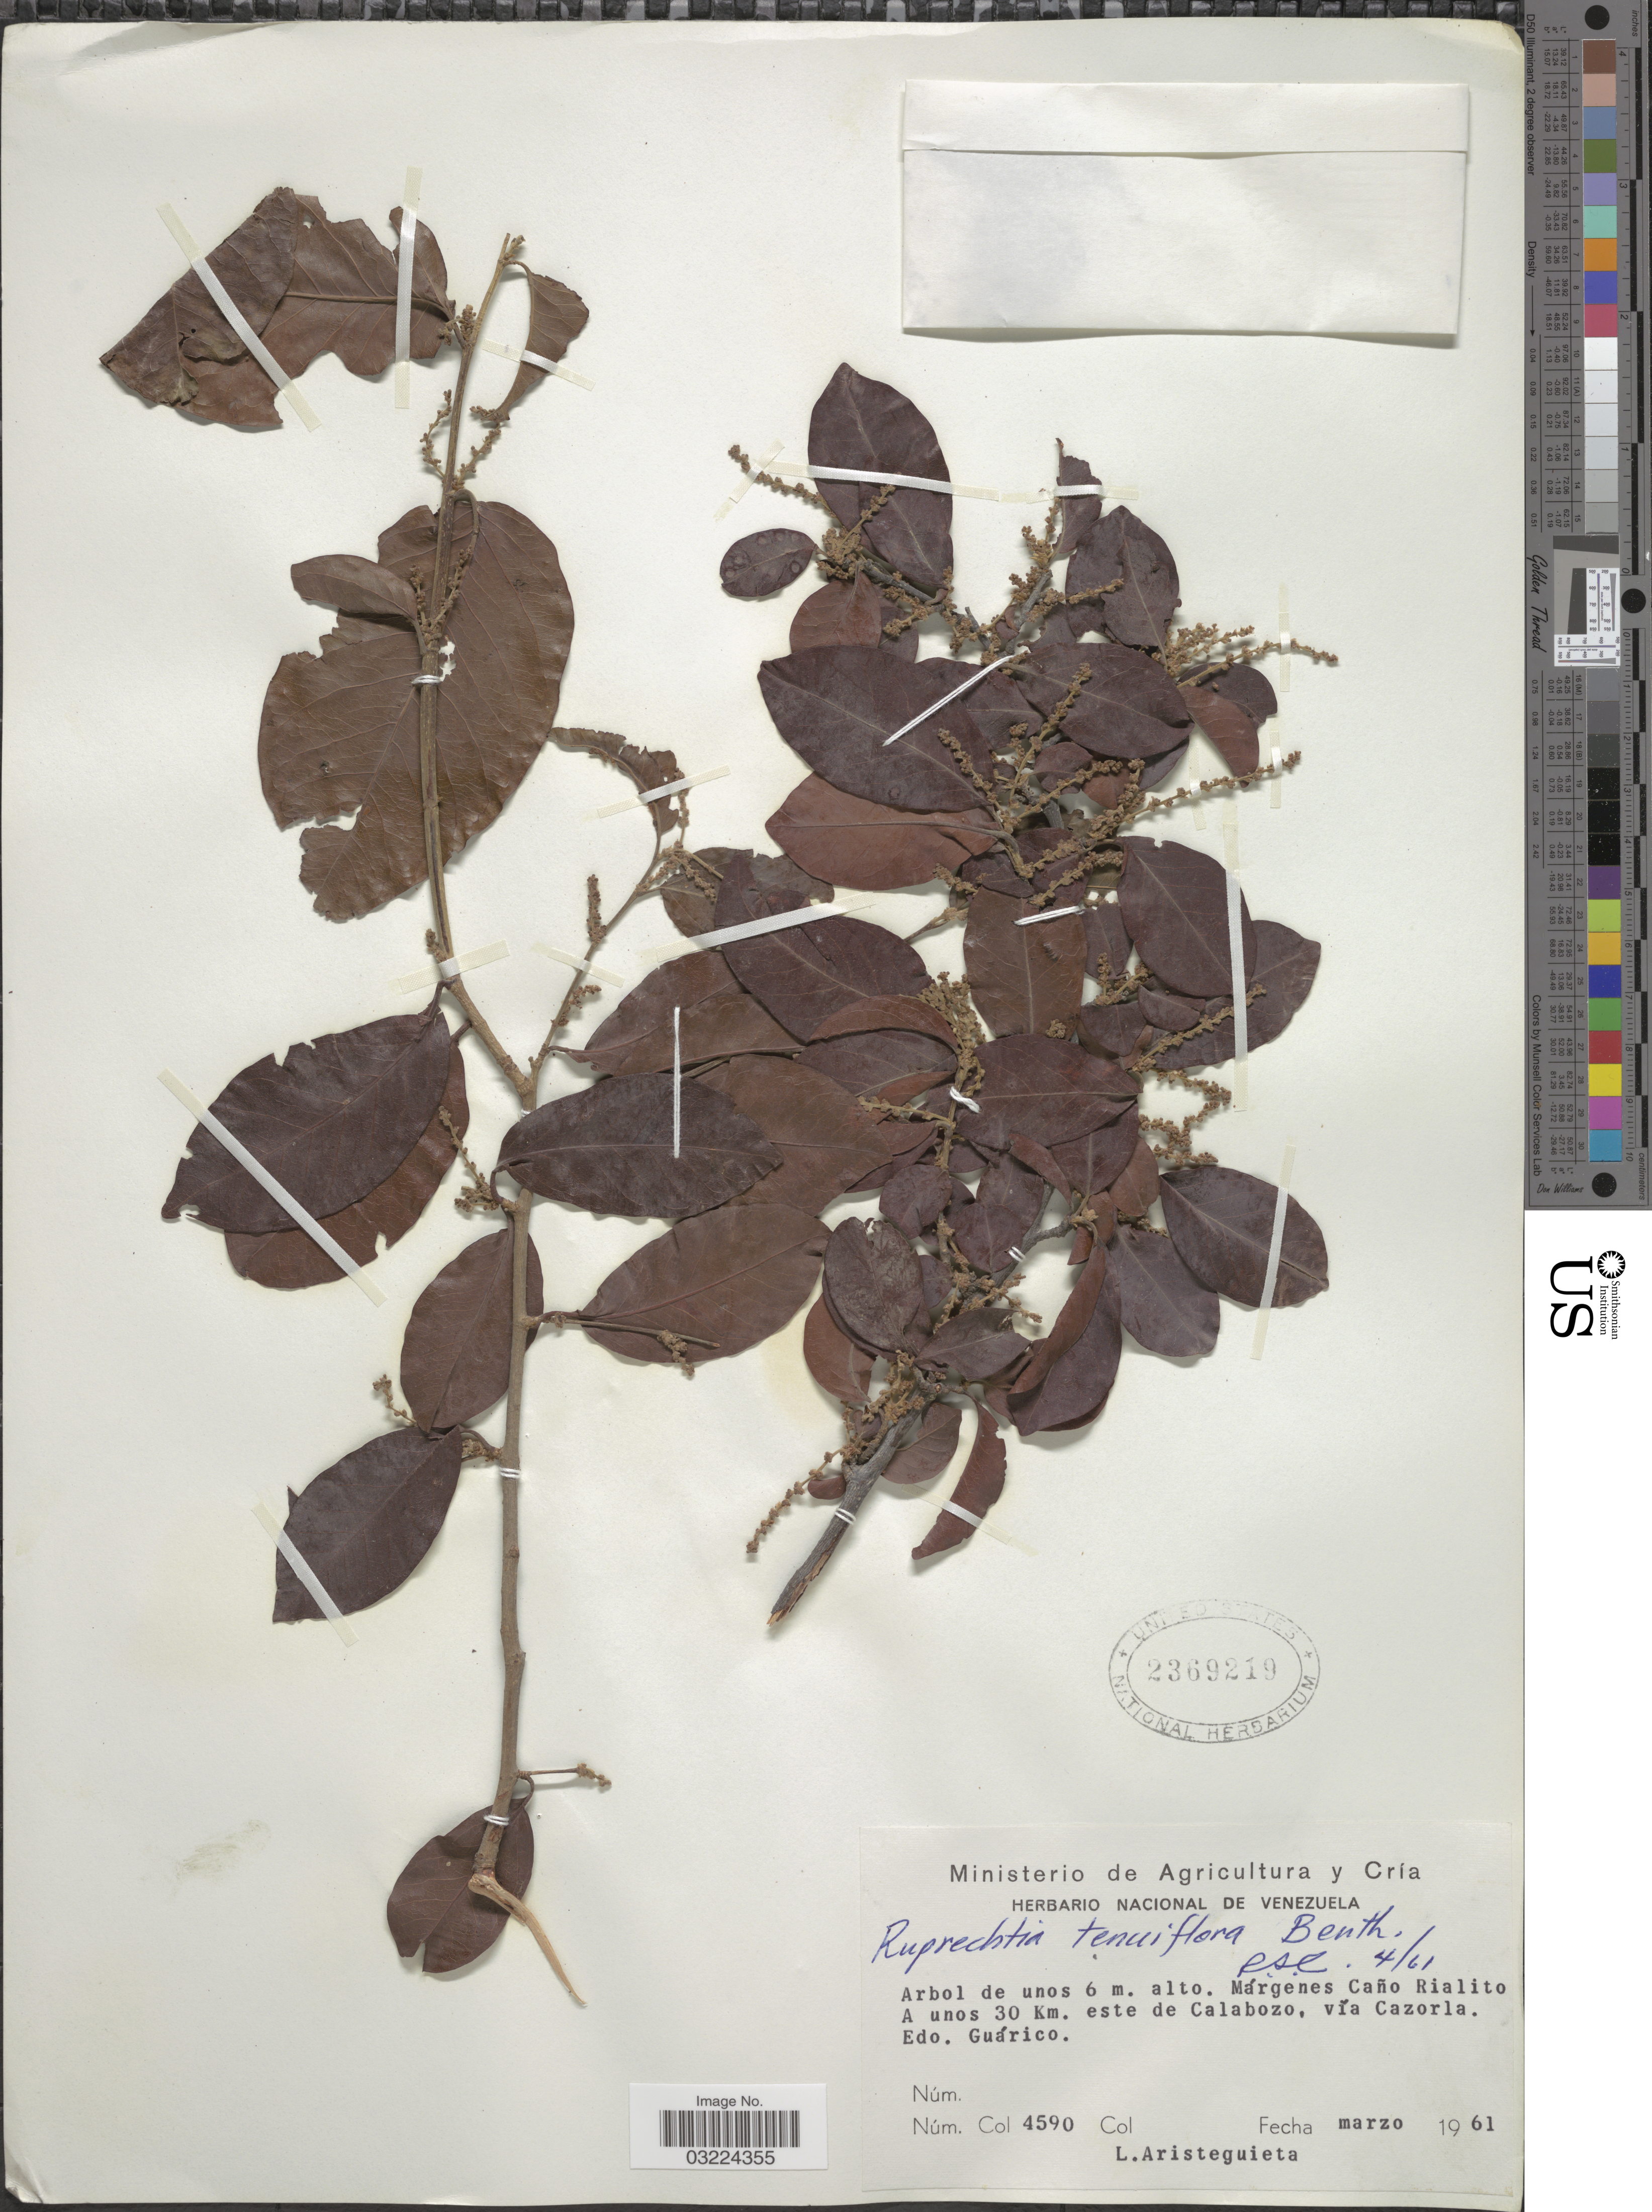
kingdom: Plantae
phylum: Tracheophyta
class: Magnoliopsida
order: Caryophyllales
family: Polygonaceae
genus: Ruprechtia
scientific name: Ruprechtia tenuiflora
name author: Benth.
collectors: L. Aristeguieta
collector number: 4590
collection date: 1961-03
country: Venezuela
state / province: Guárico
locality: Márgenes Caño Rialito. A unos 30 Km. este de Calabozo, vía Cazorla.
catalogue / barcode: US 2369219